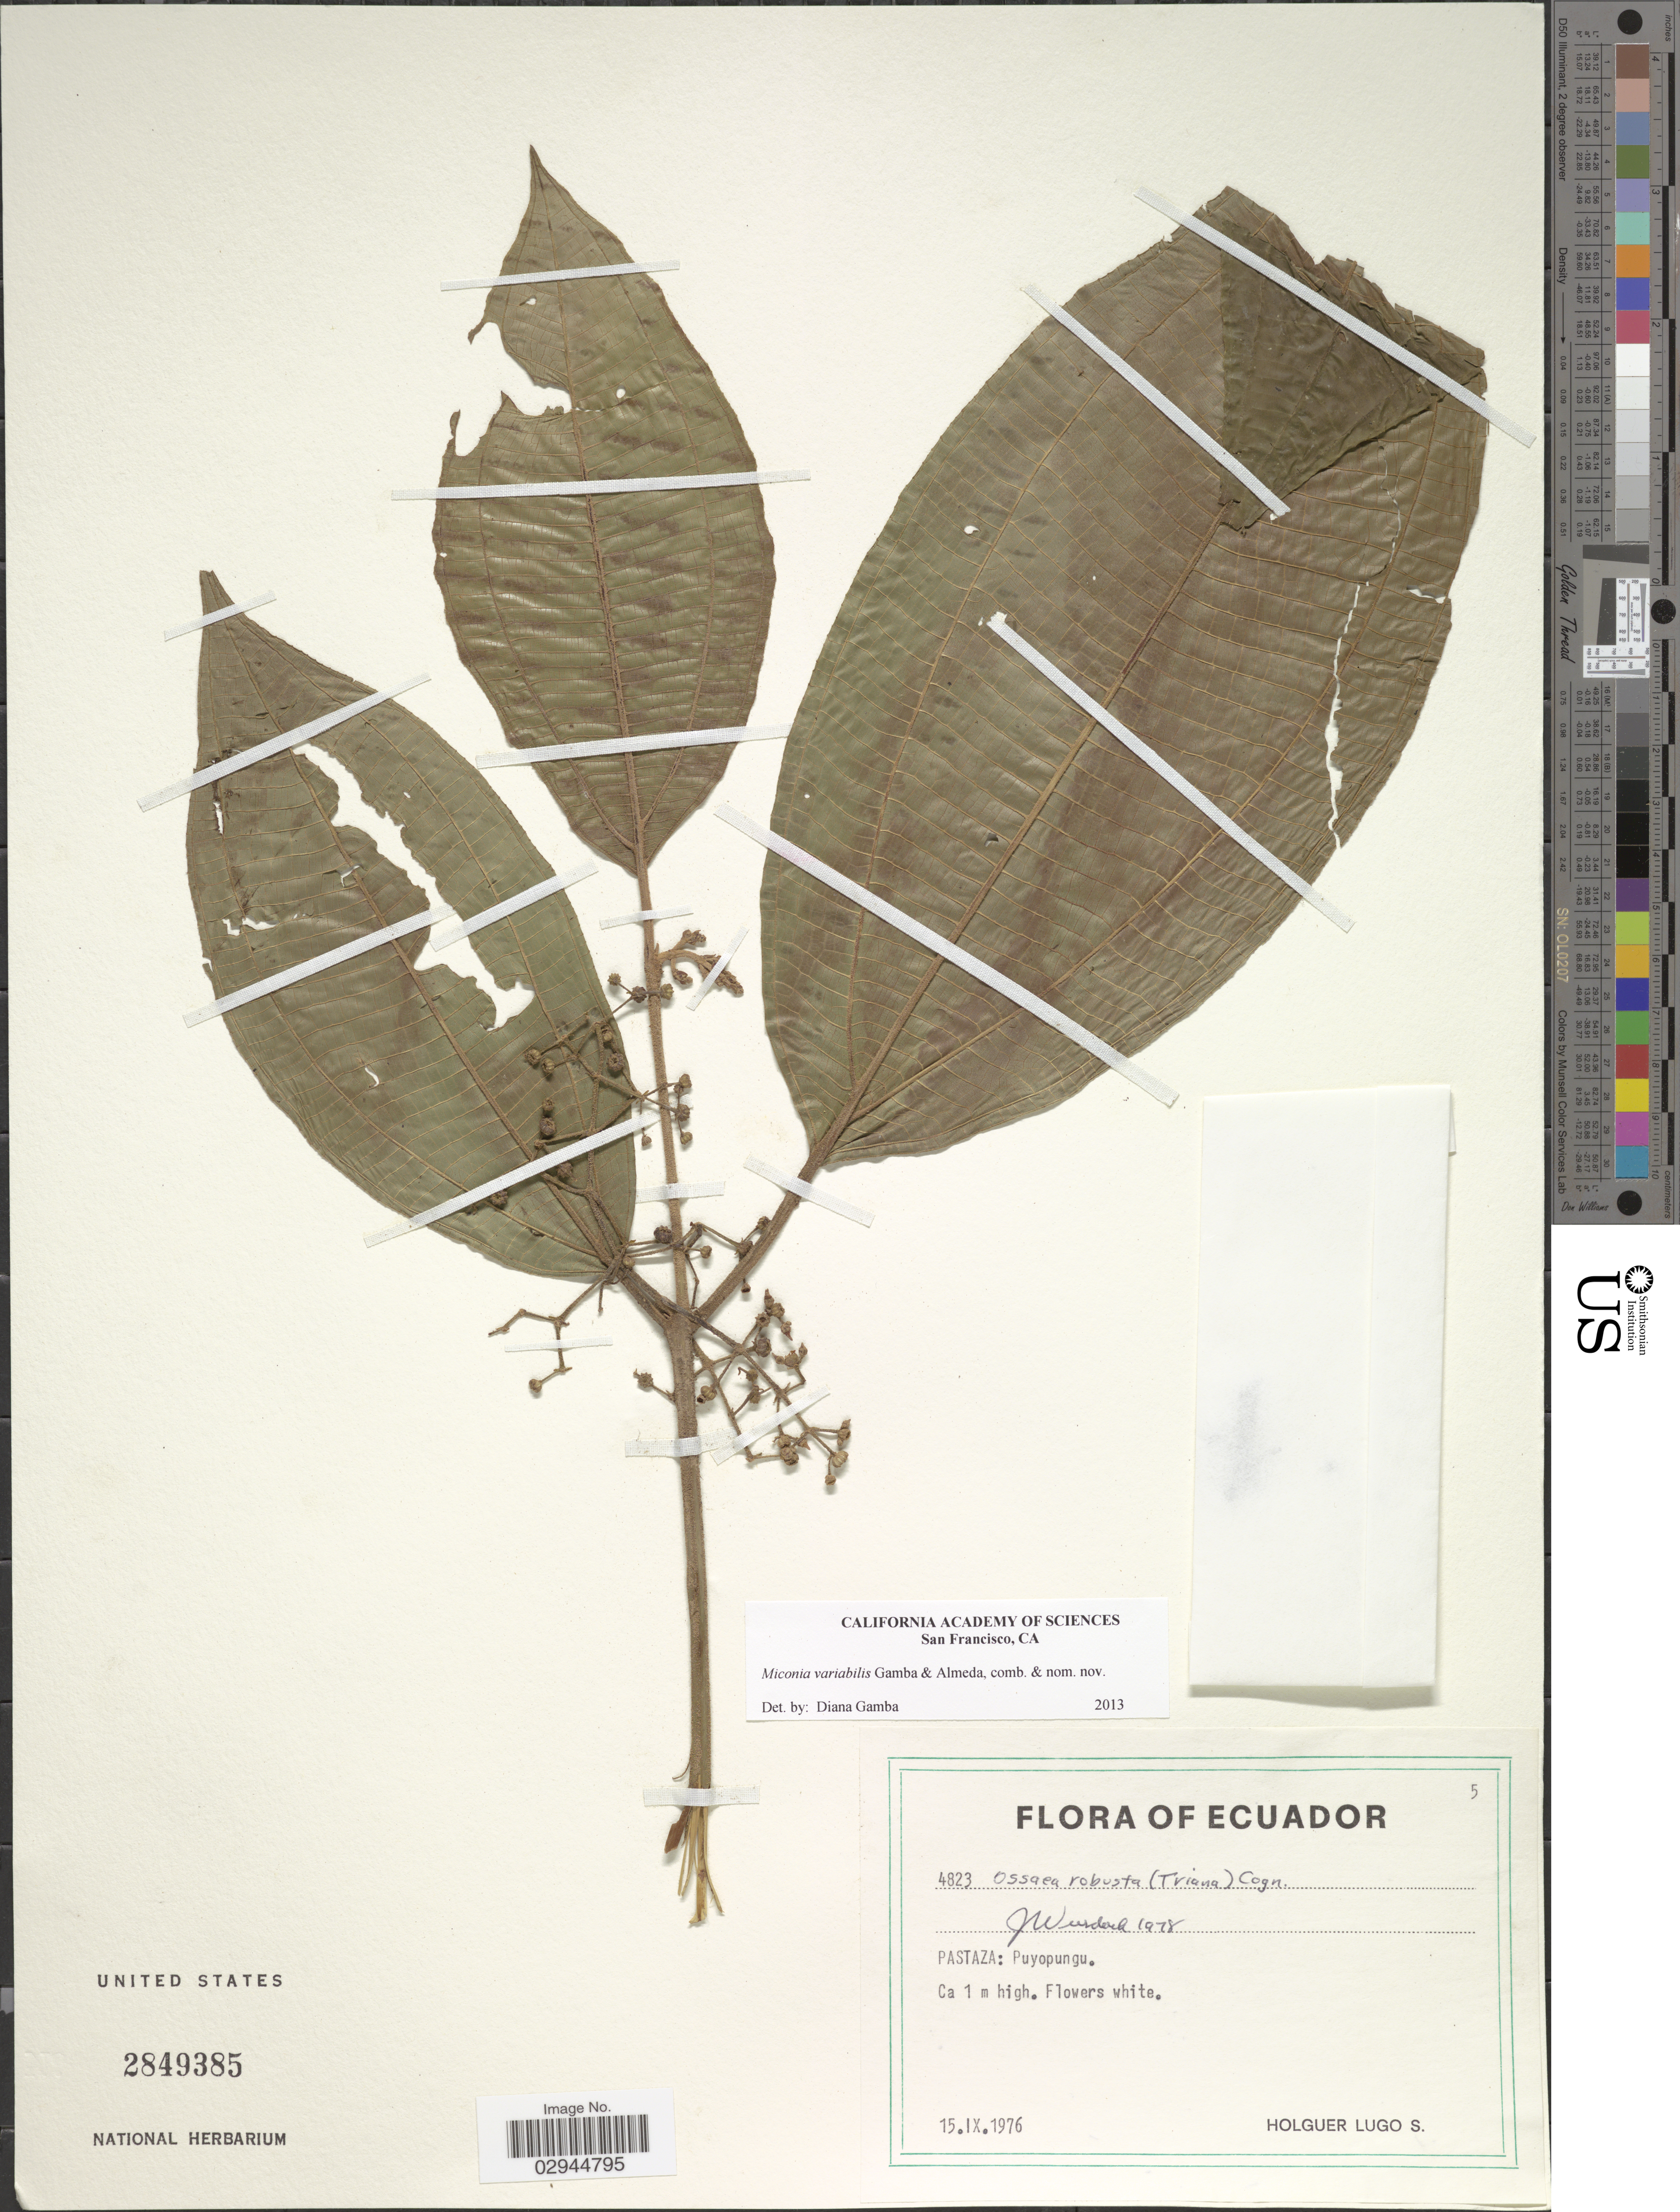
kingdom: Plantae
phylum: Tracheophyta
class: Magnoliopsida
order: Myrtales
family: Melastomataceae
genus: Miconia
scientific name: Miconia variabilis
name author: Gamba & Almeda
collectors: H. Lugo S.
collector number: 4823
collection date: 1976-09-15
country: Ecuador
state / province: Pastaza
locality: Puyopungu.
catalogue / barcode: US 2849385